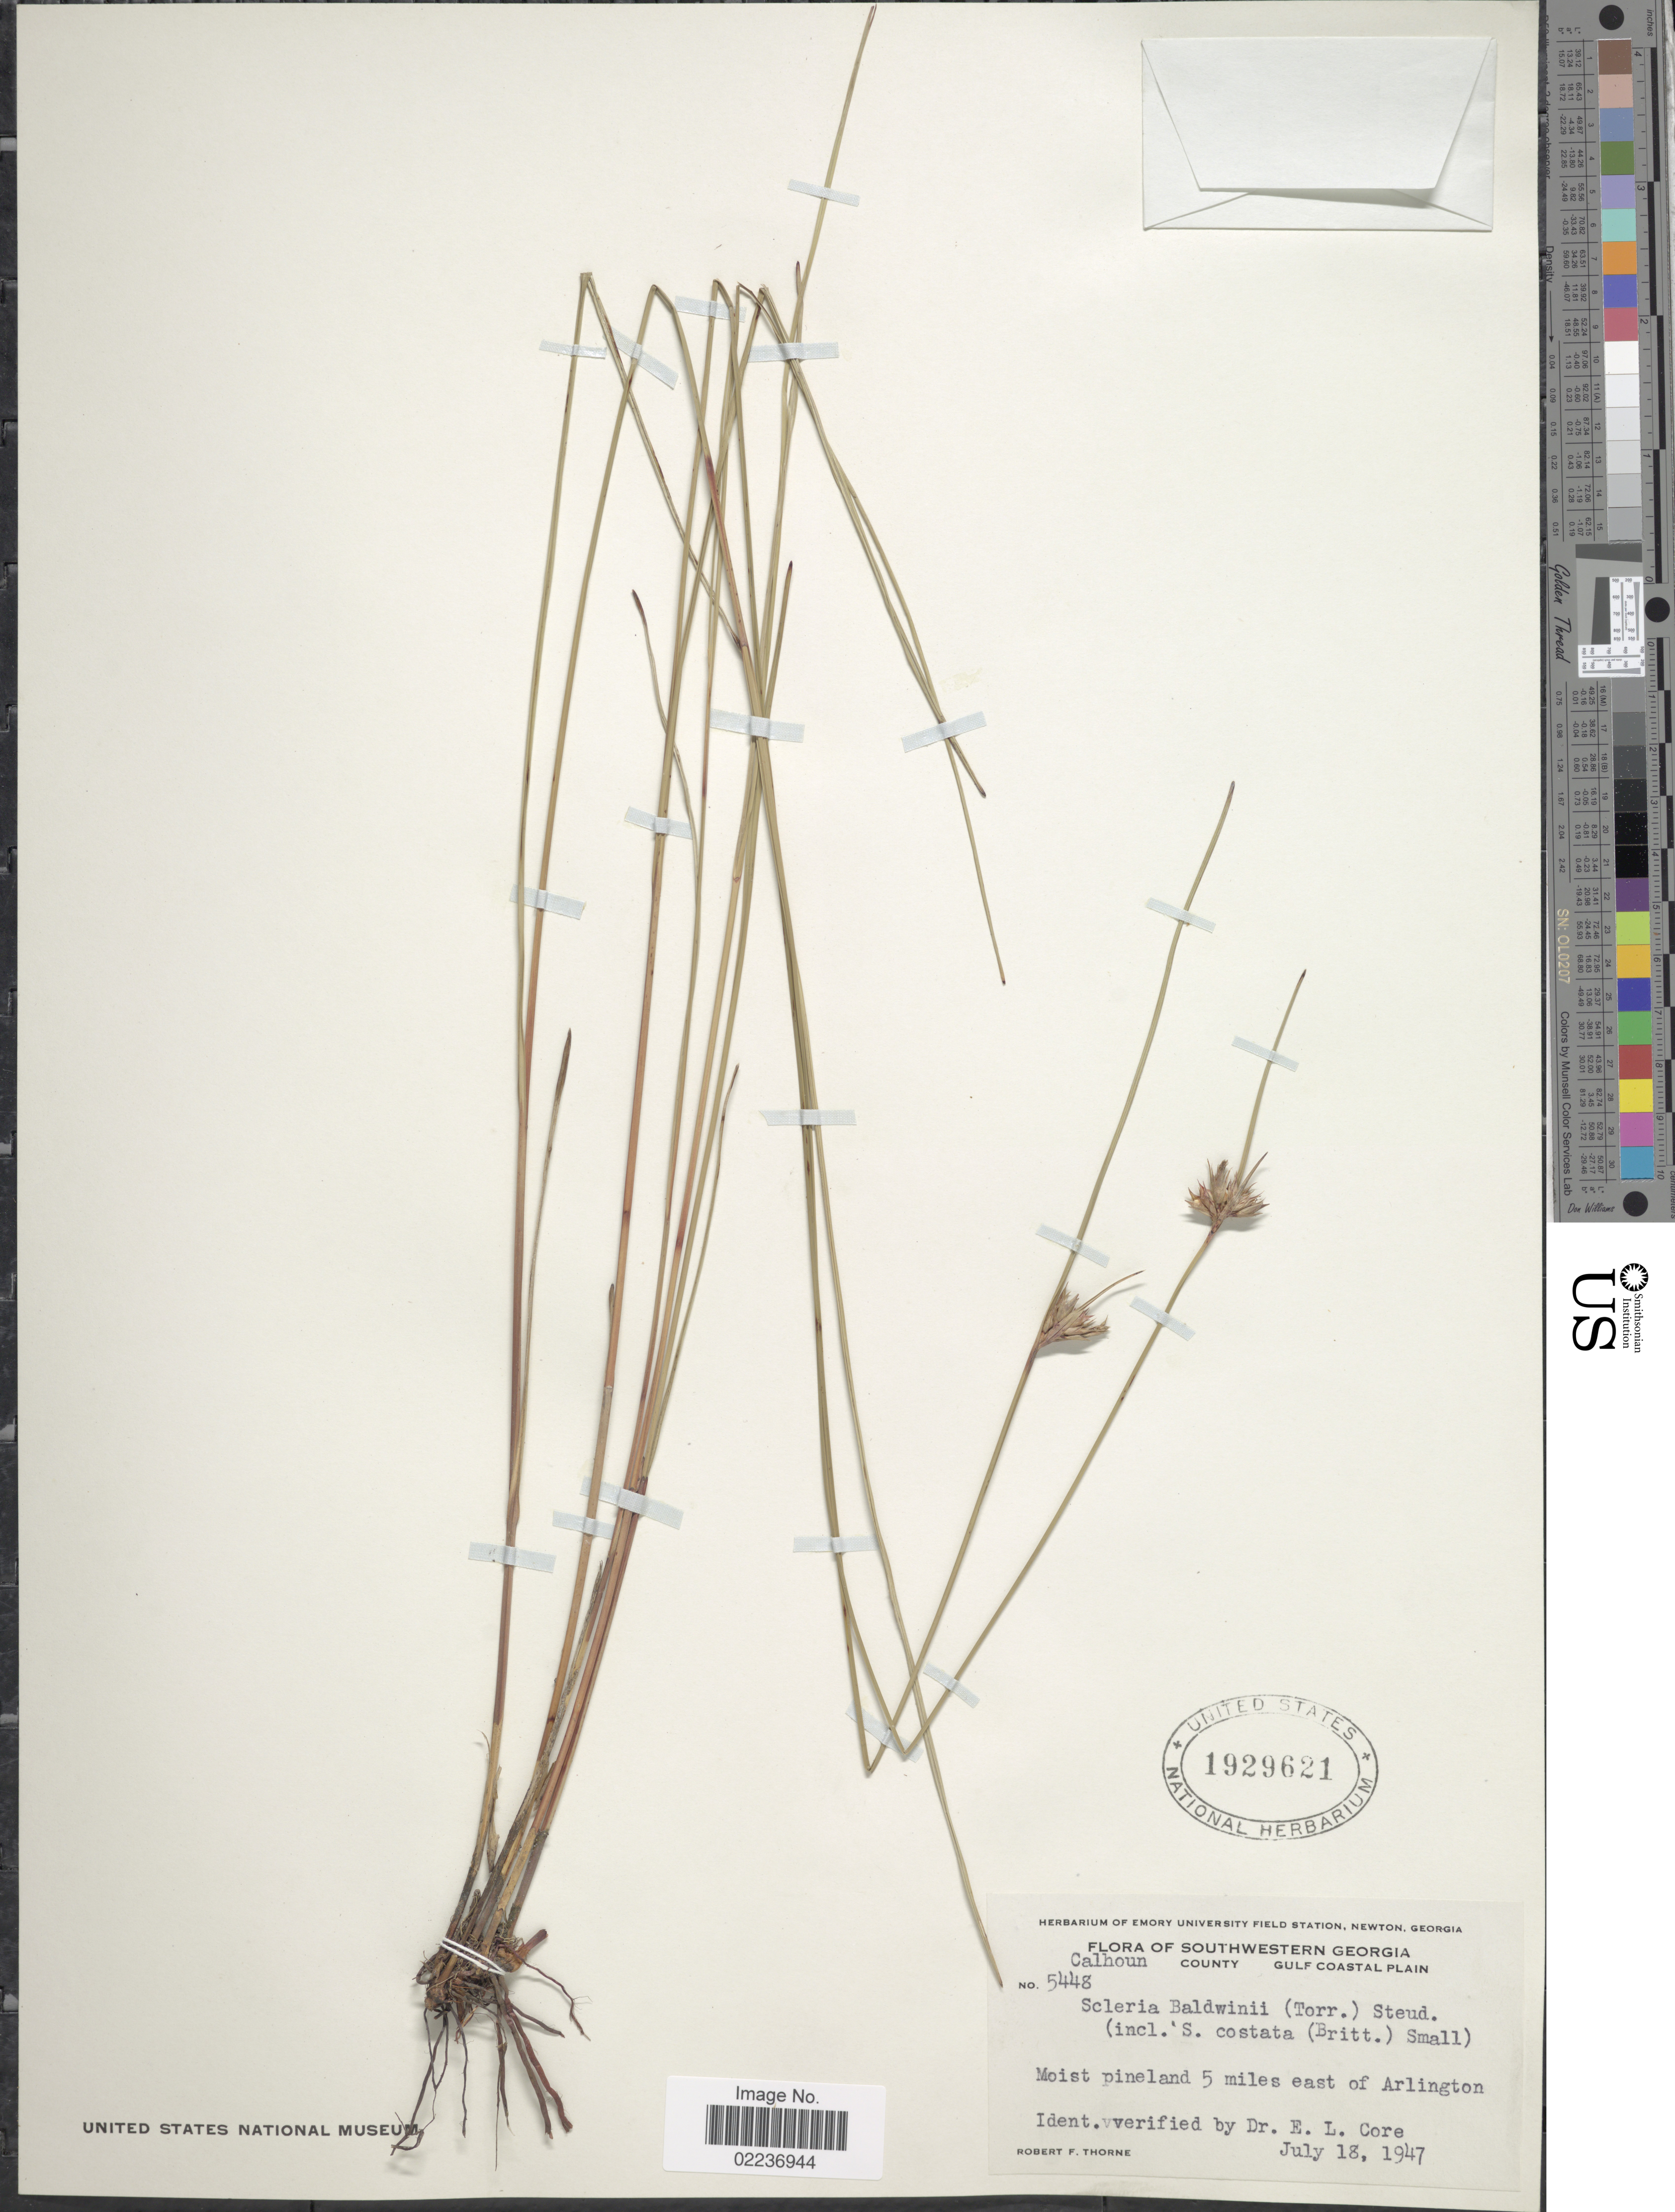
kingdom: Plantae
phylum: Tracheophyta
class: Liliopsida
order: Poales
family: Cyperaceae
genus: Scleria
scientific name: Scleria baldwinii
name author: (Torr.) Steud.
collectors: R. F. Thorne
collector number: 5448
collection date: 1947-07-18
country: United States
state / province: Georgia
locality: Southwestern Georgia, moist pineland 5 miles east of Arlington, Calhoun County, Gulf Coastal Plain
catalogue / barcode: US 1929621